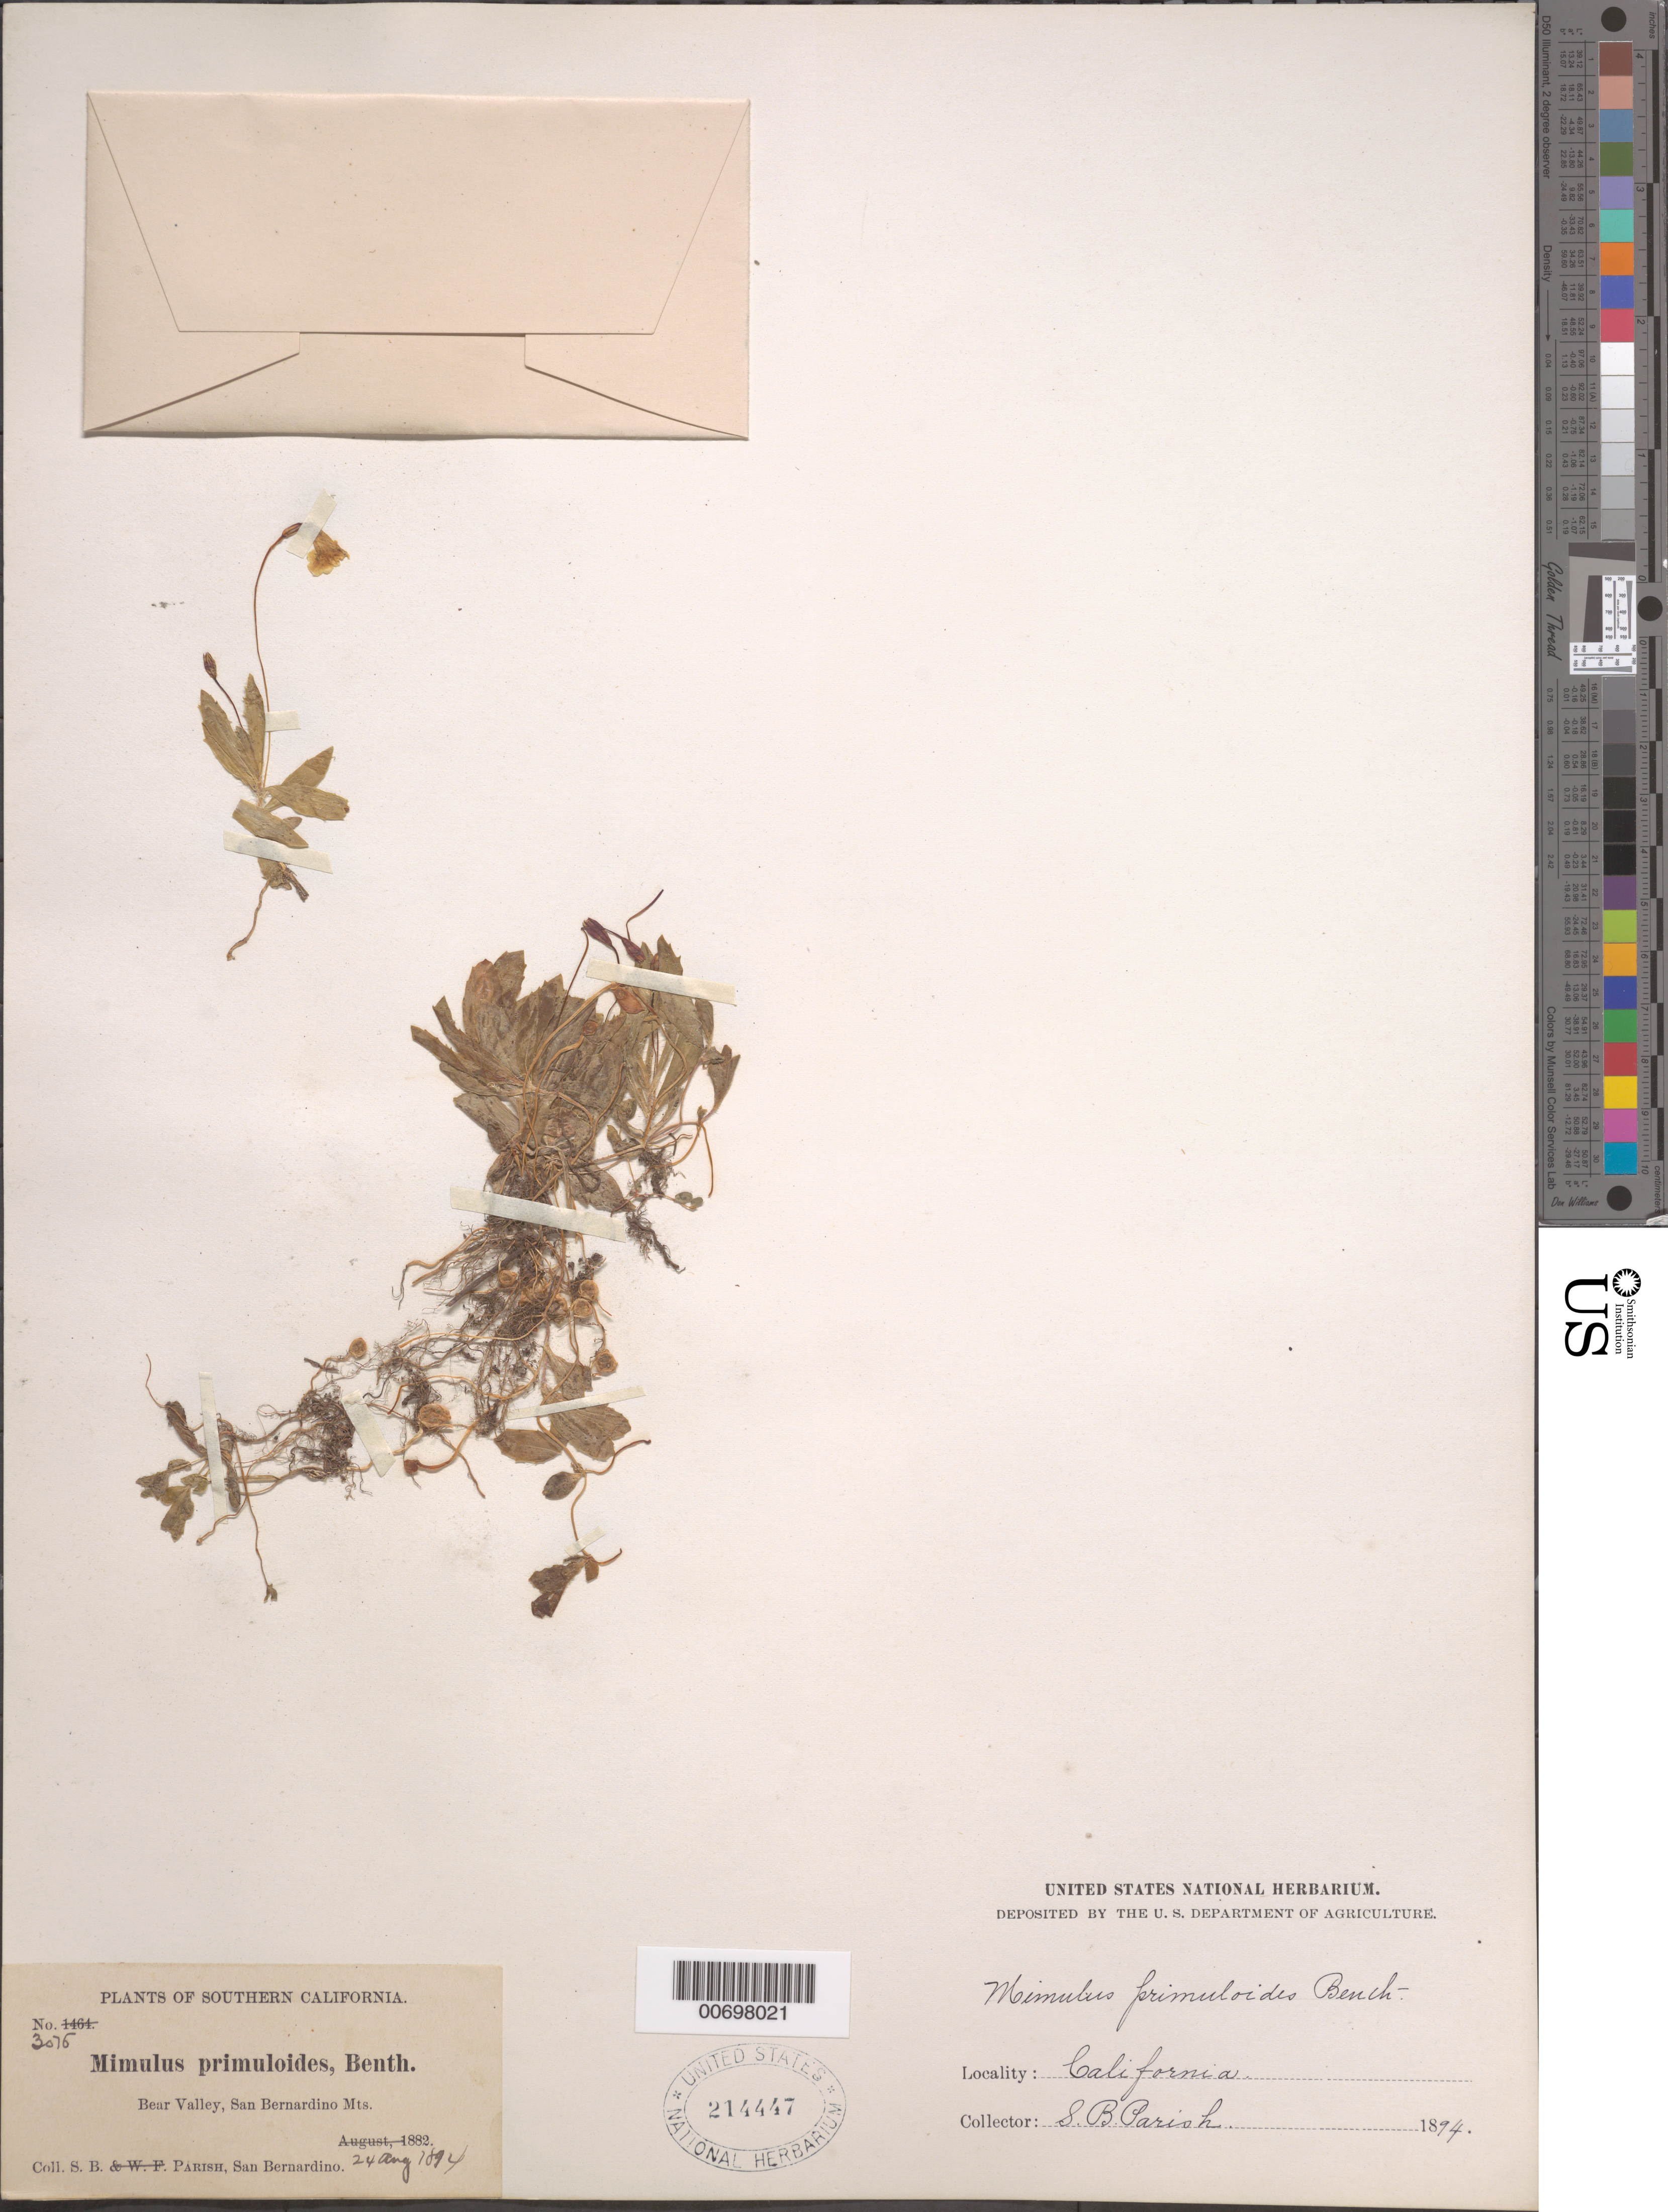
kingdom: Plantae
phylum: Tracheophyta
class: Magnoliopsida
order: Lamiales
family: Phrymaceae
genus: Mimulus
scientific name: Mimulus primuloides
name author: Benth.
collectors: S. B. Parish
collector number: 3076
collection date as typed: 24 Aug 1894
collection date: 1894-08-24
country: United States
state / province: California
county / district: San Bernardino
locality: Bear Valley, San Bernardino Mts.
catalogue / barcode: US 214447